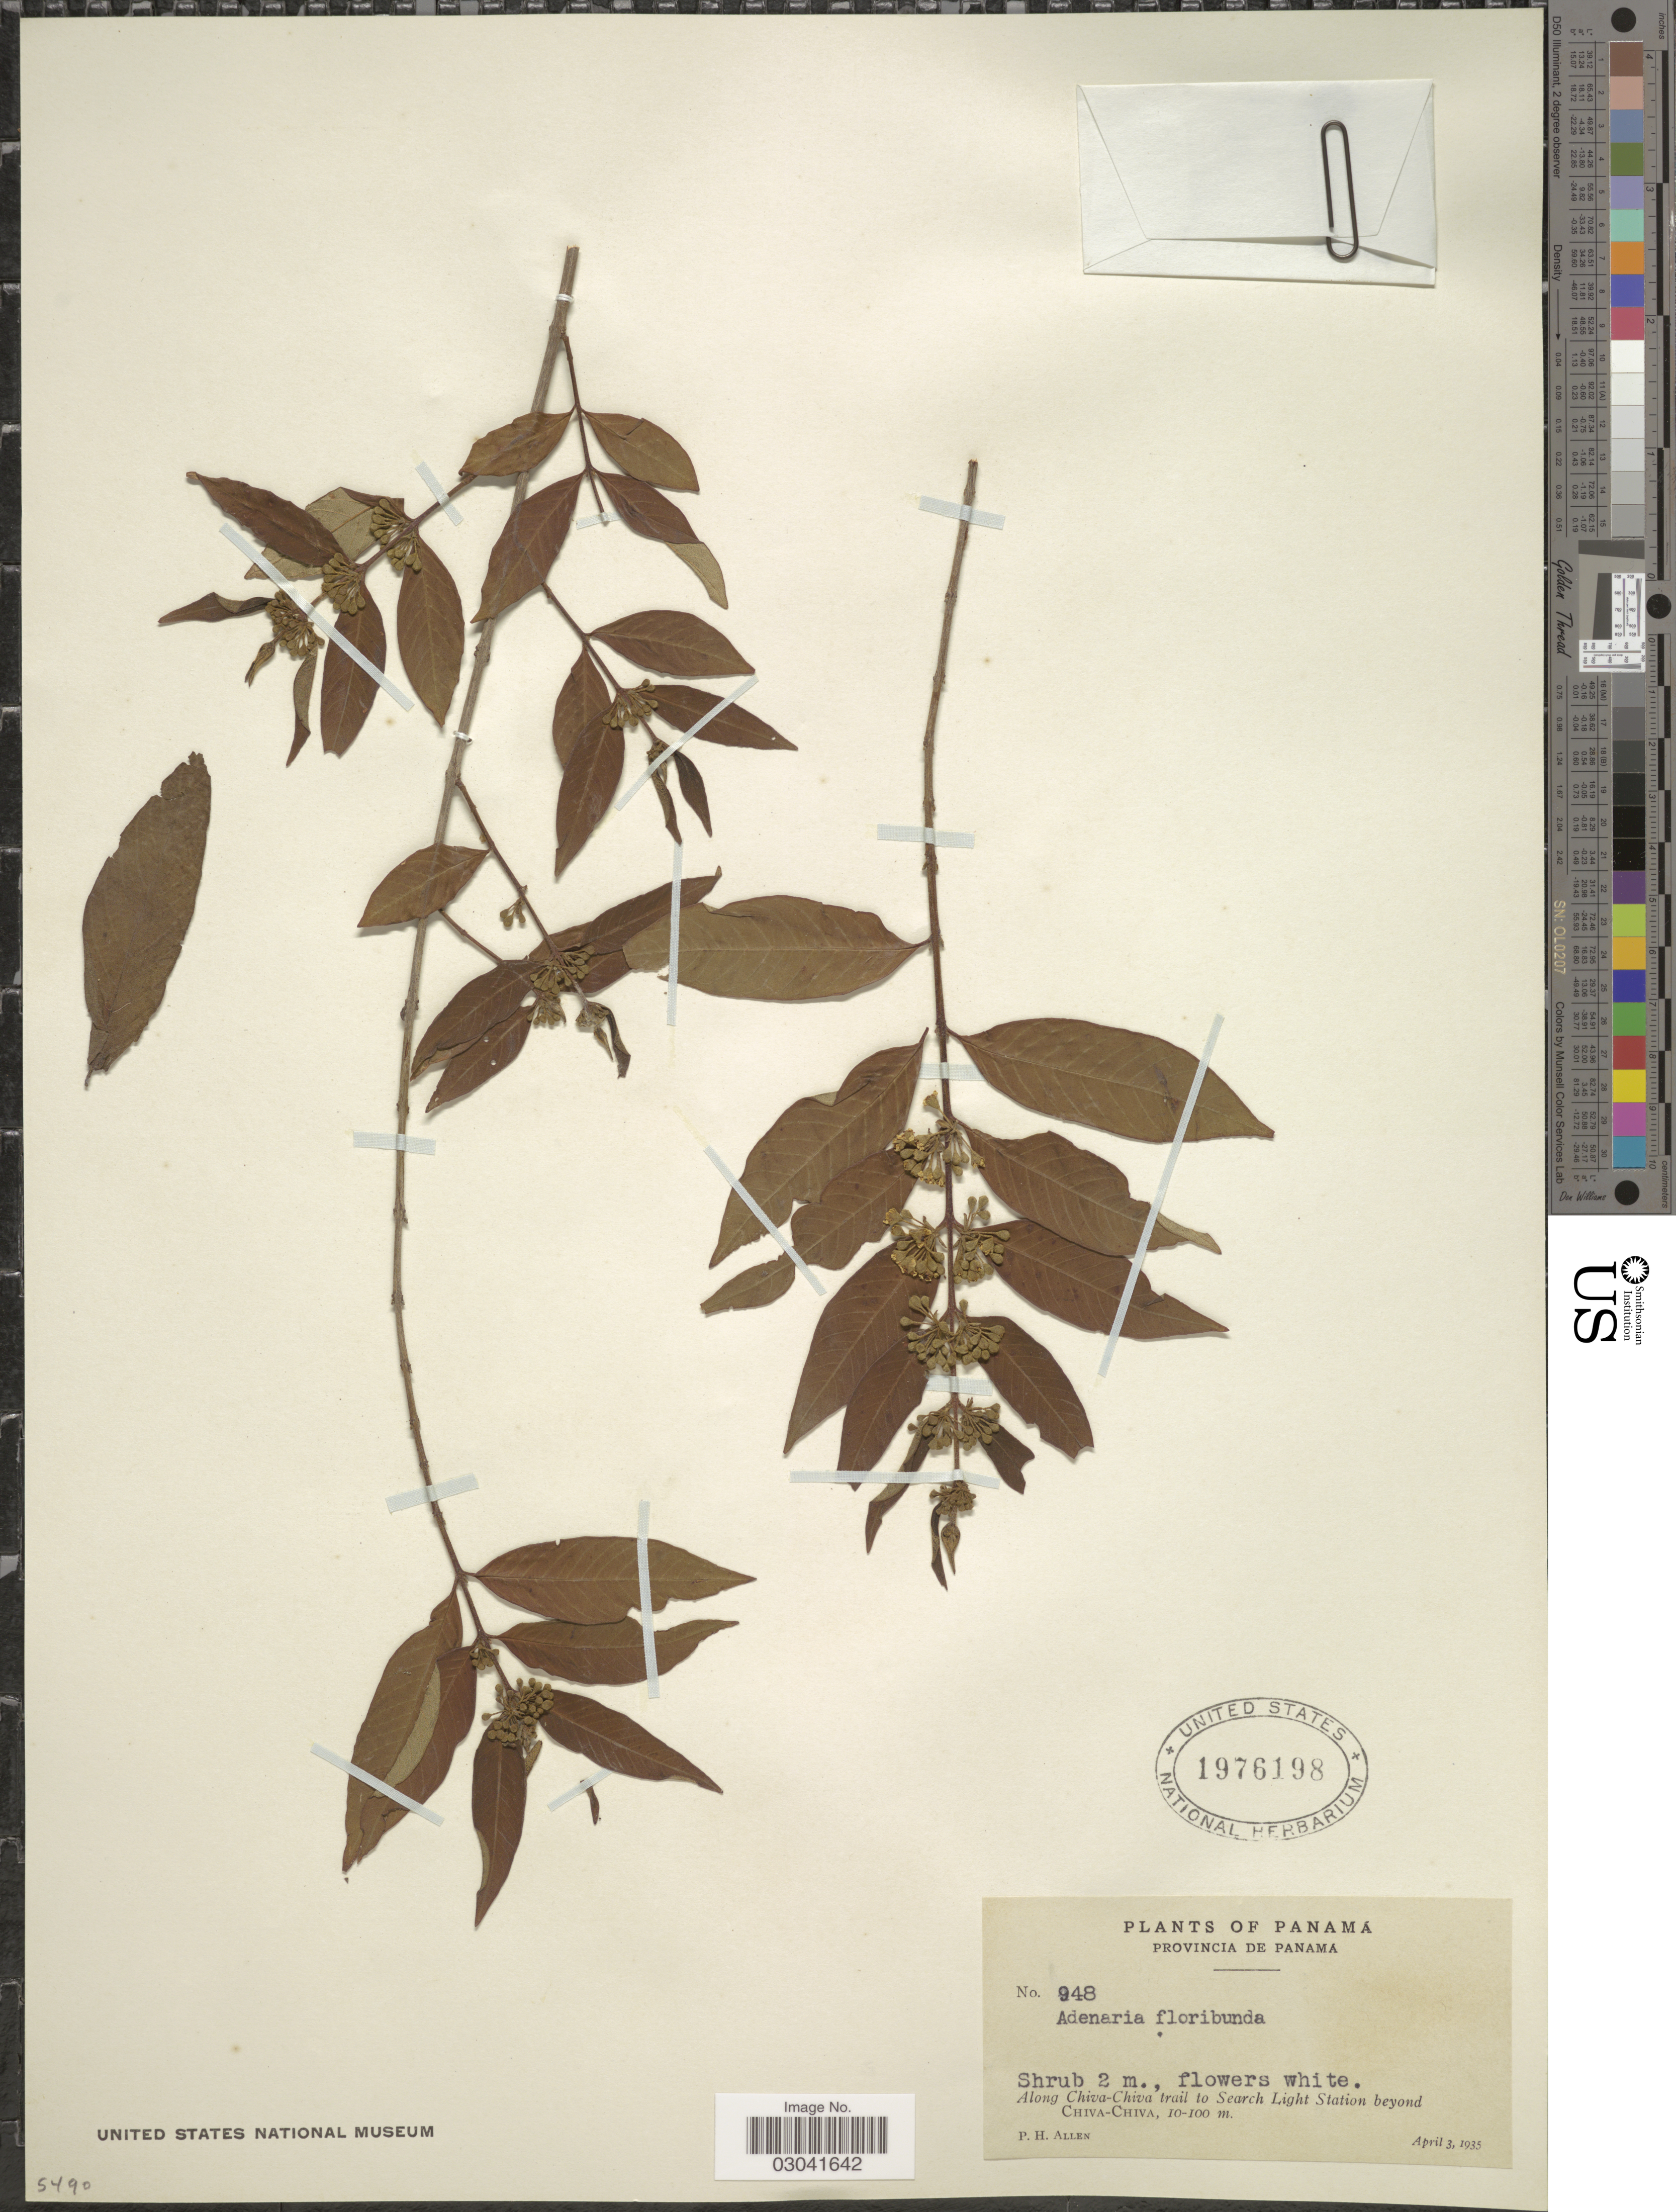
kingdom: Plantae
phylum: Tracheophyta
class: Magnoliopsida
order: Myrtales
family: Lythraceae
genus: Adenaria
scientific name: Adenaria floribunda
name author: Kunth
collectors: P. H. Allen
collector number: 948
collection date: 1935-04-03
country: Panama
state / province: Panamá / Panamá Oeste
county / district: Canal Zone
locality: Along Chiva-Chiva Trail to searchlight station beyond Chiva-Chiva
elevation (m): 10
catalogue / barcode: US 1976198